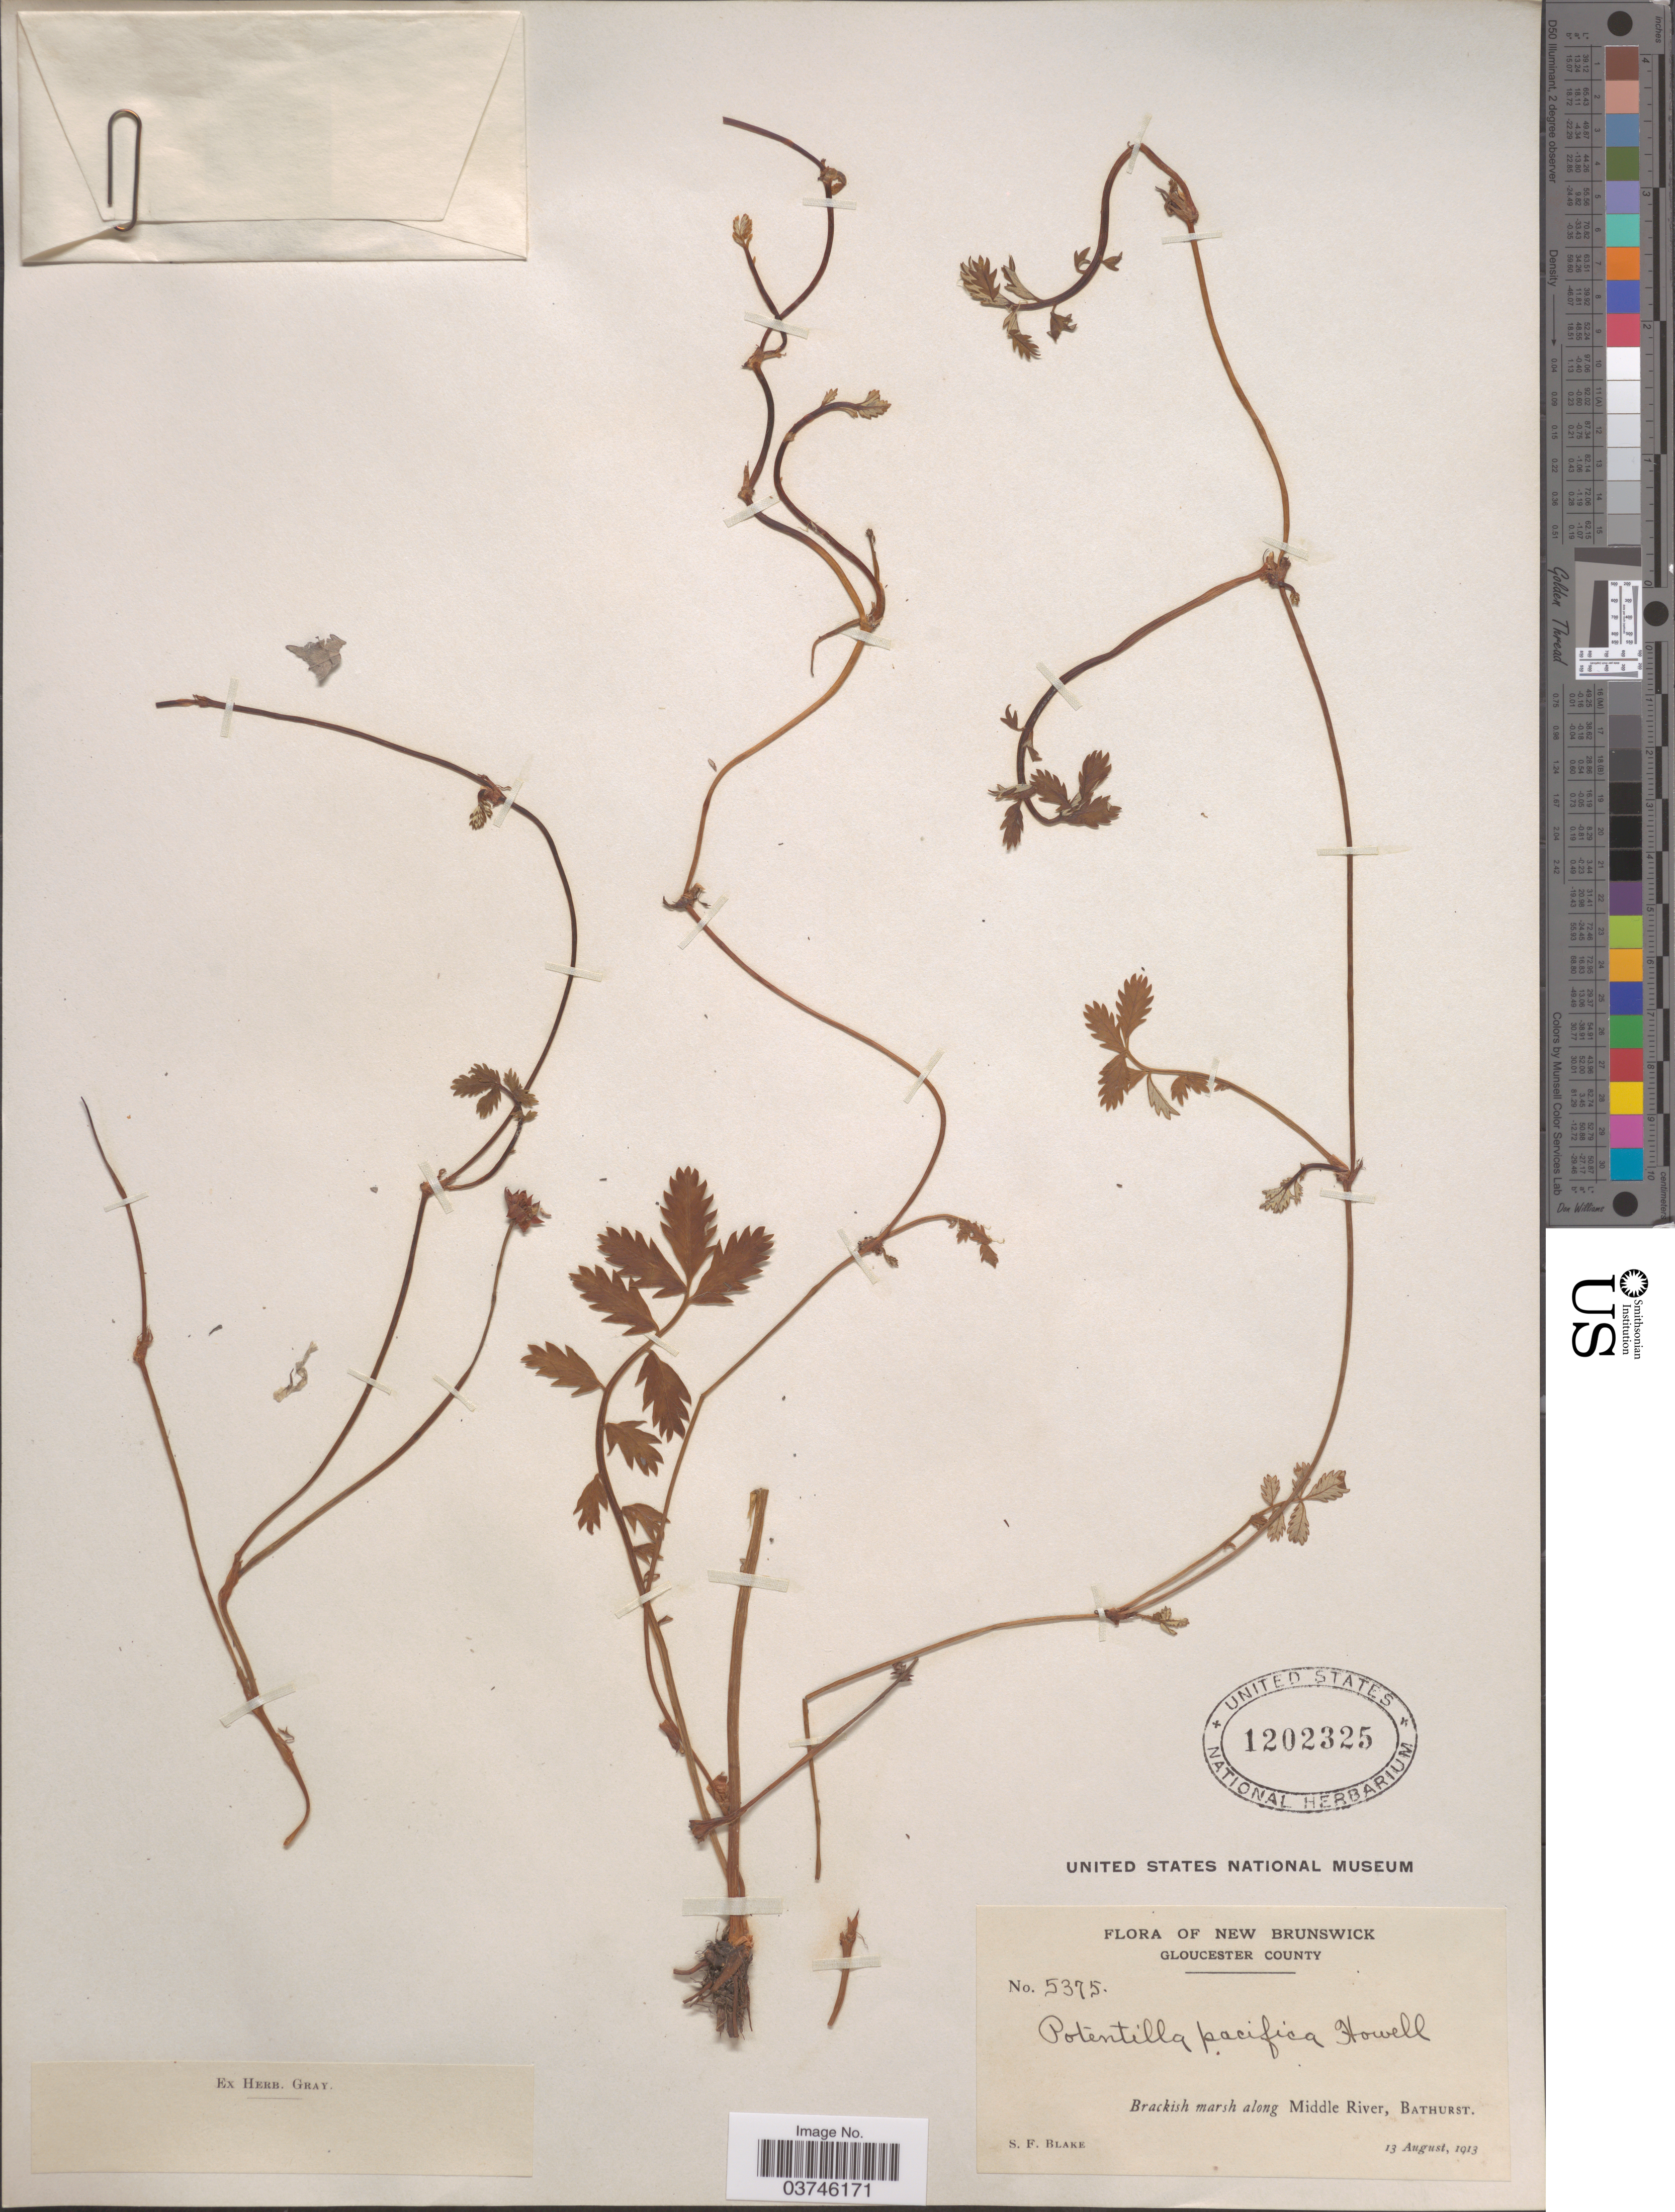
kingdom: Plantae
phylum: Tracheophyta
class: Magnoliopsida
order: Rosales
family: Rosaceae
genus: Argentina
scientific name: Argentina pacifica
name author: (Howell) Rydb.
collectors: S. Blake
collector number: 5375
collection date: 1913-08-13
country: Canada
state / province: New Brunswick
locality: Gloucester County. Brackish marsh along Middle River, Bathurst.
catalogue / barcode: US 1202325